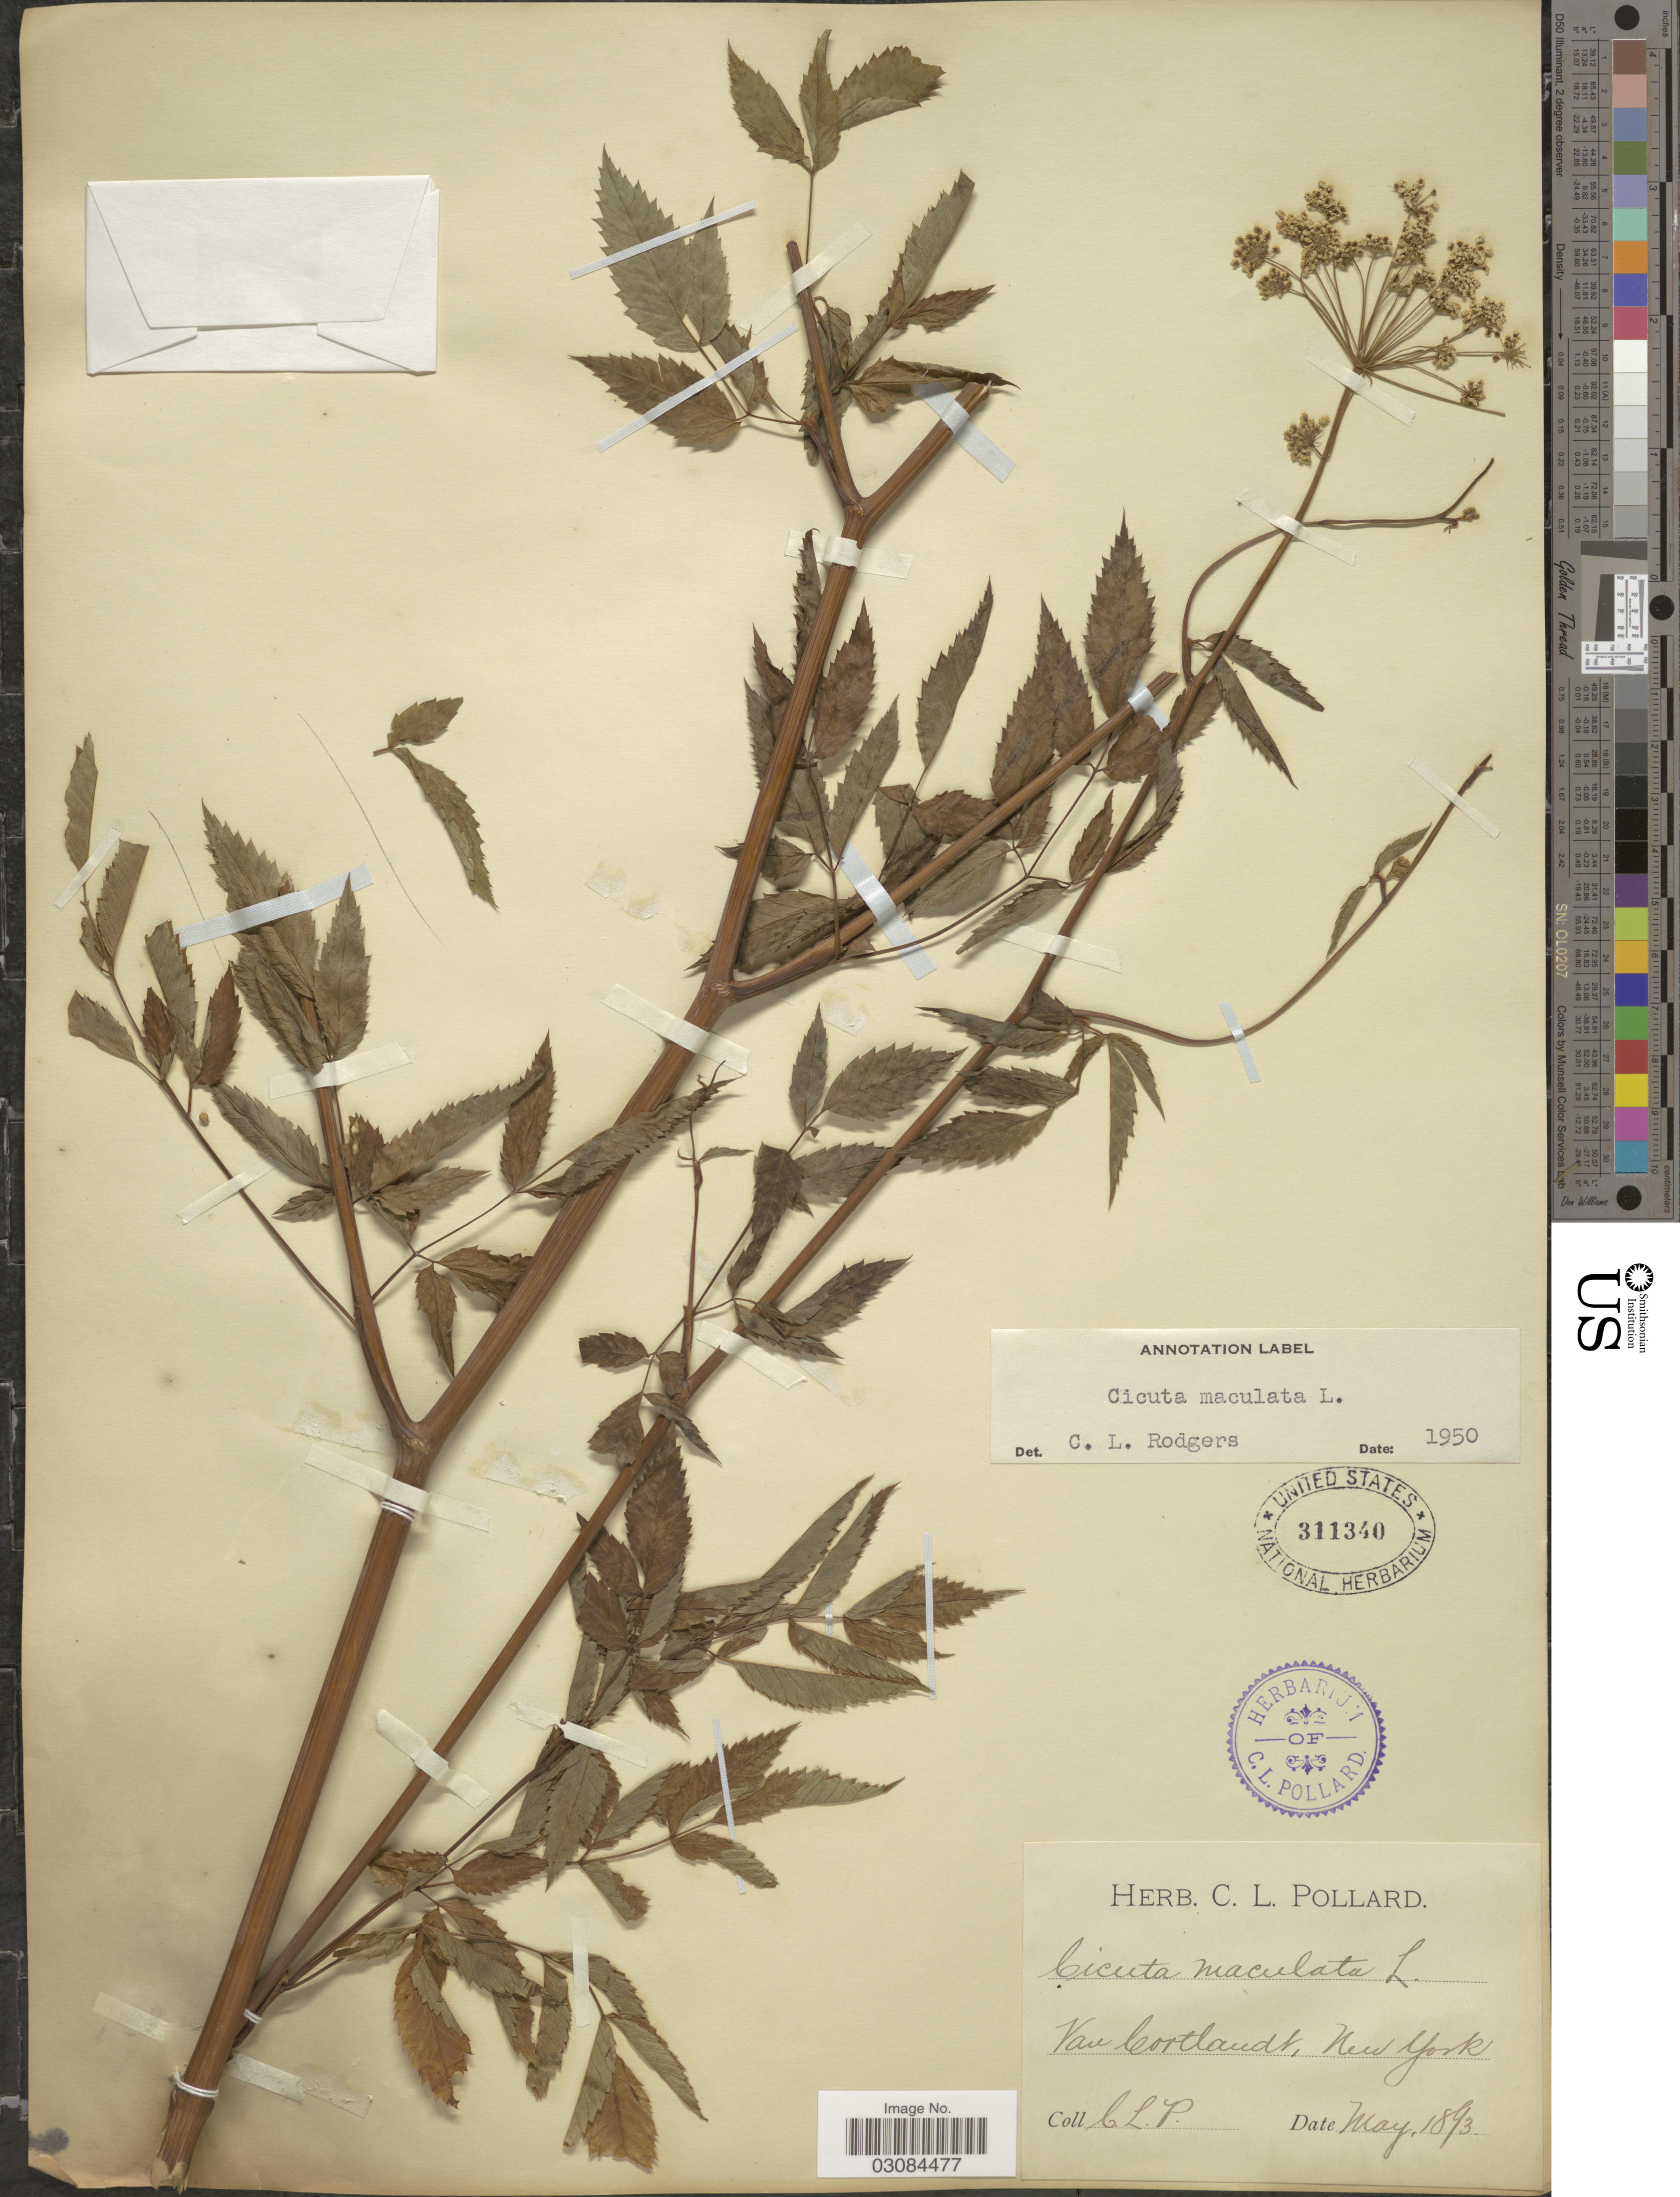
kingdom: Plantae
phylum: Tracheophyta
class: Magnoliopsida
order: Apiales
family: Apiaceae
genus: Cicuta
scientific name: Cicuta maculata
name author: L.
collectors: C. L. Pollard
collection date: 1893-05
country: United States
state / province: New York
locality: Van Cortlandt.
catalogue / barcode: US 311340